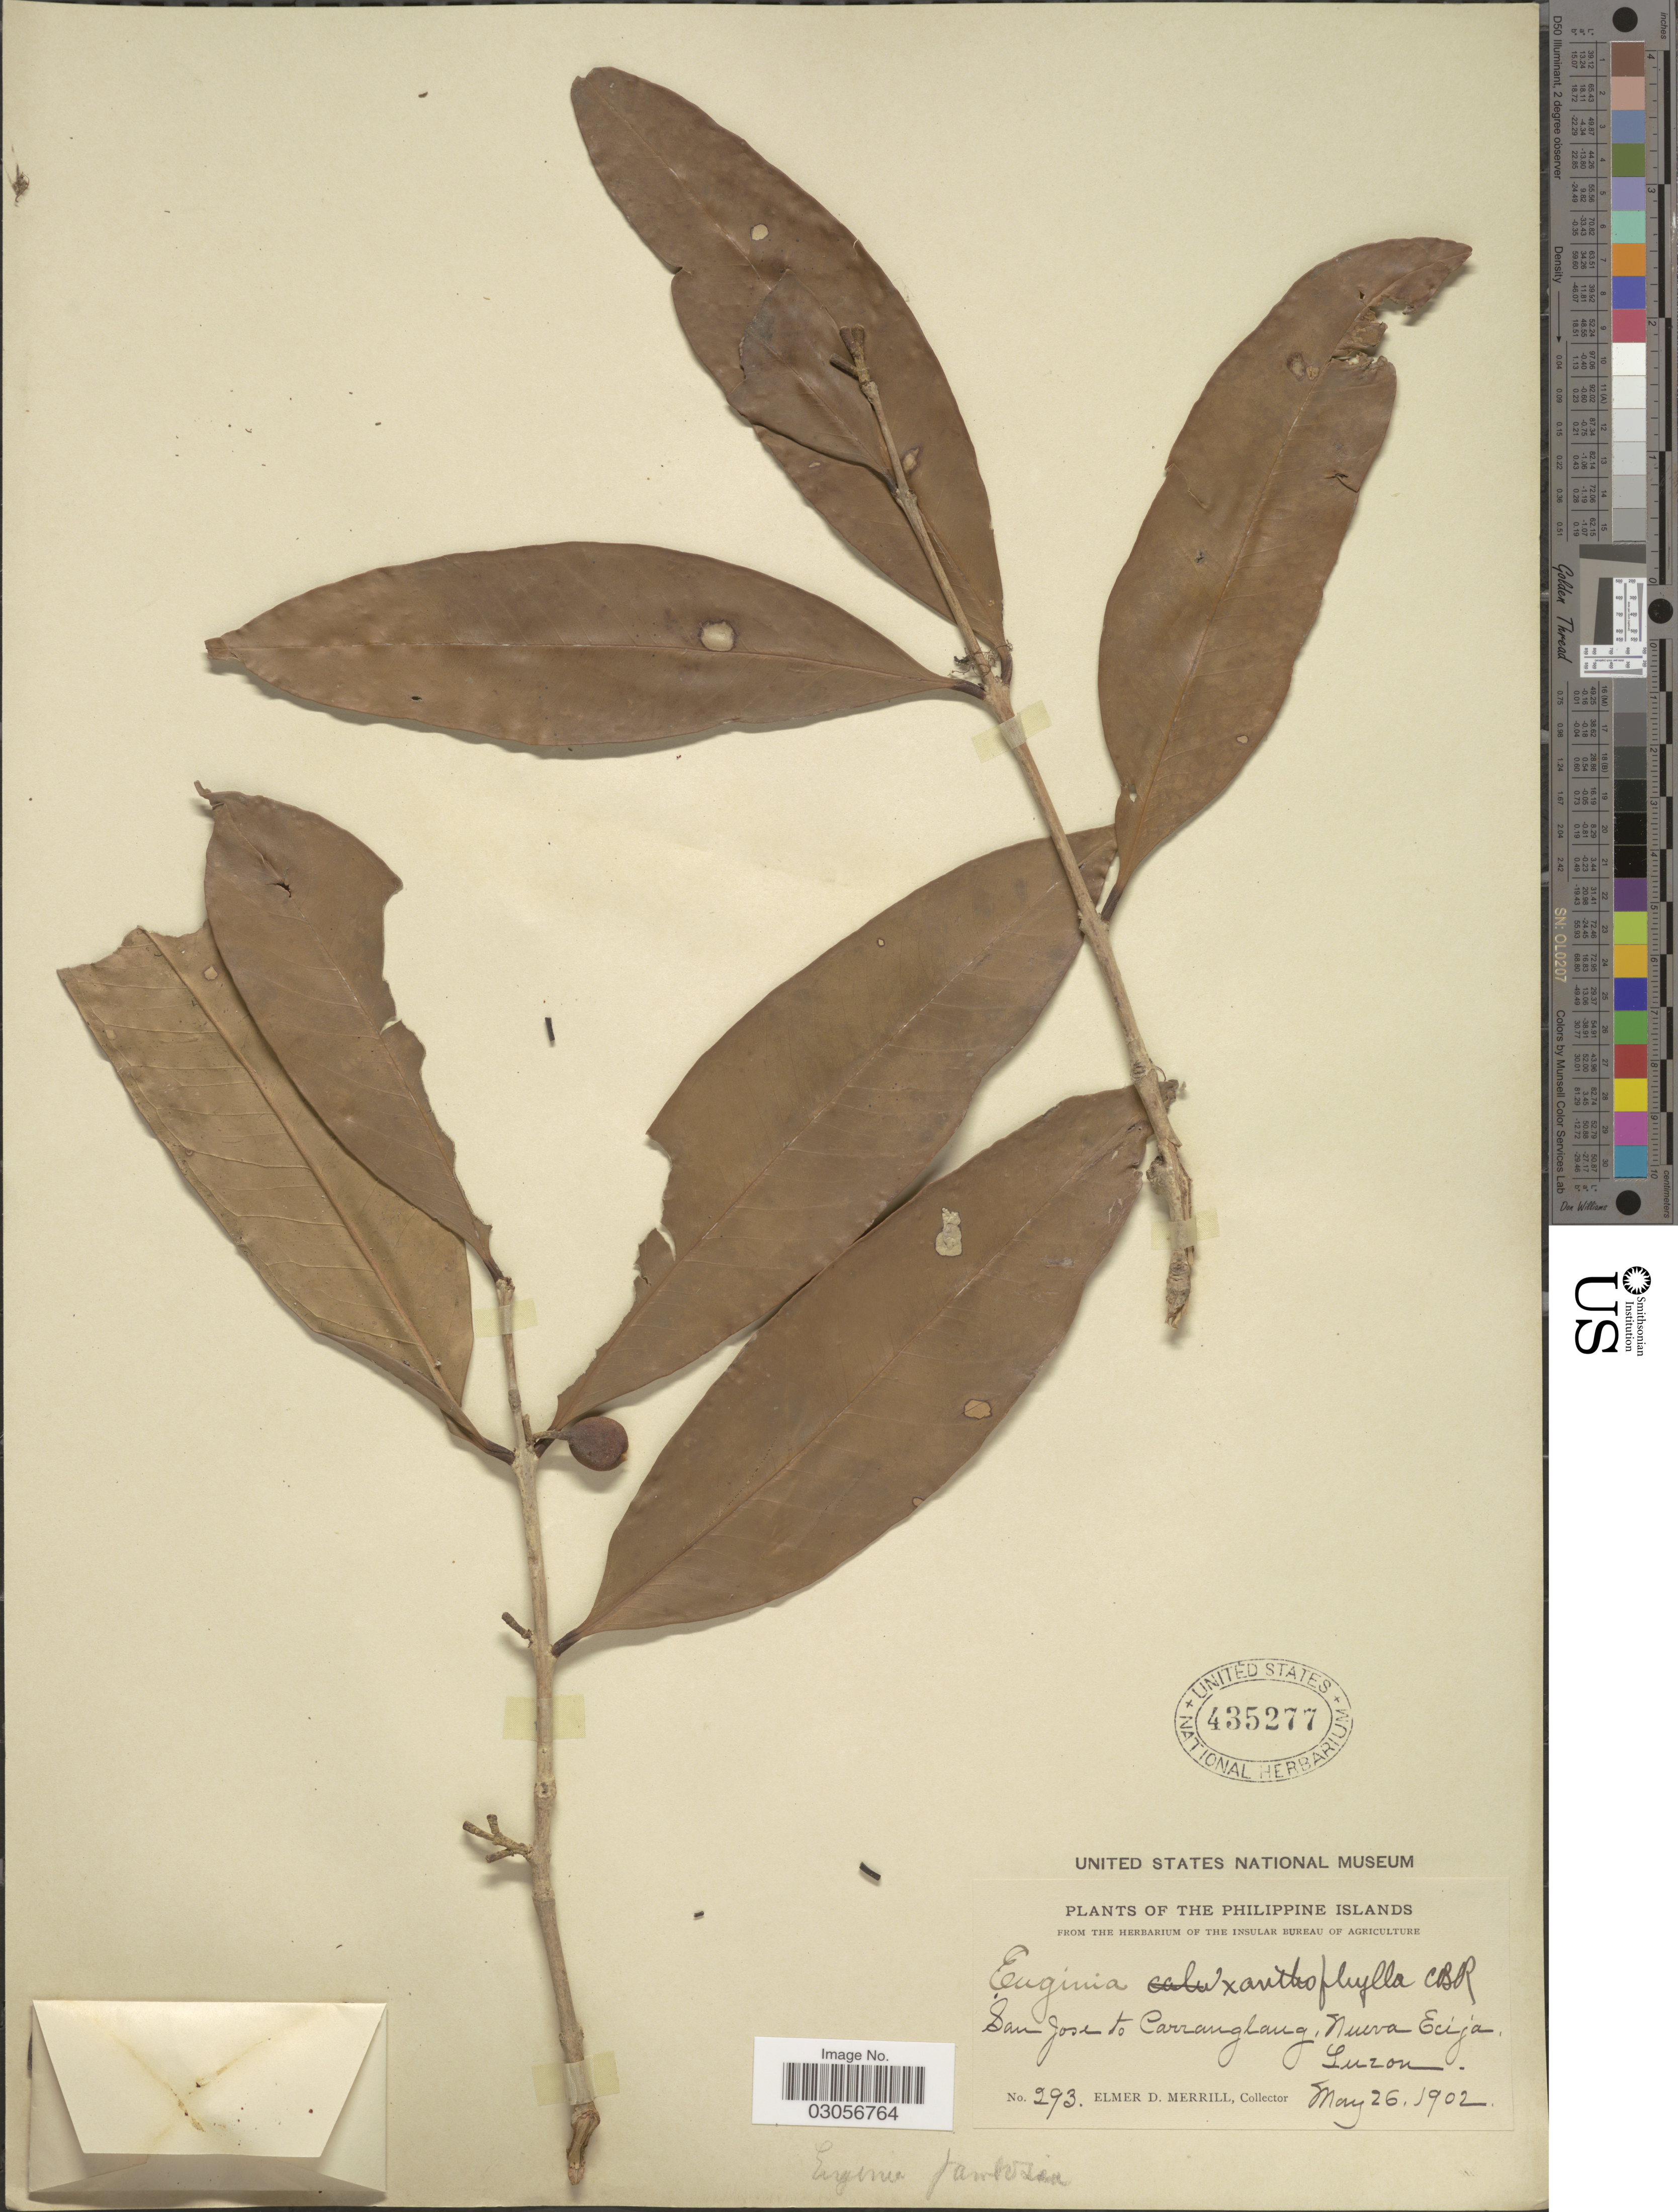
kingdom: Plantae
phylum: Tracheophyta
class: Magnoliopsida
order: Myrtales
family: Myrtaceae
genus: Syzygium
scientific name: Syzygium xanthophyllum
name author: (C.B. Rob.) Merr.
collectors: E. D. Merrill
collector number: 293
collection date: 1902-05-26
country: Philippines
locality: Philippine Islands. San Jose to Carranglang, Nueva Ecija, Luzon.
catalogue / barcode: US 435277